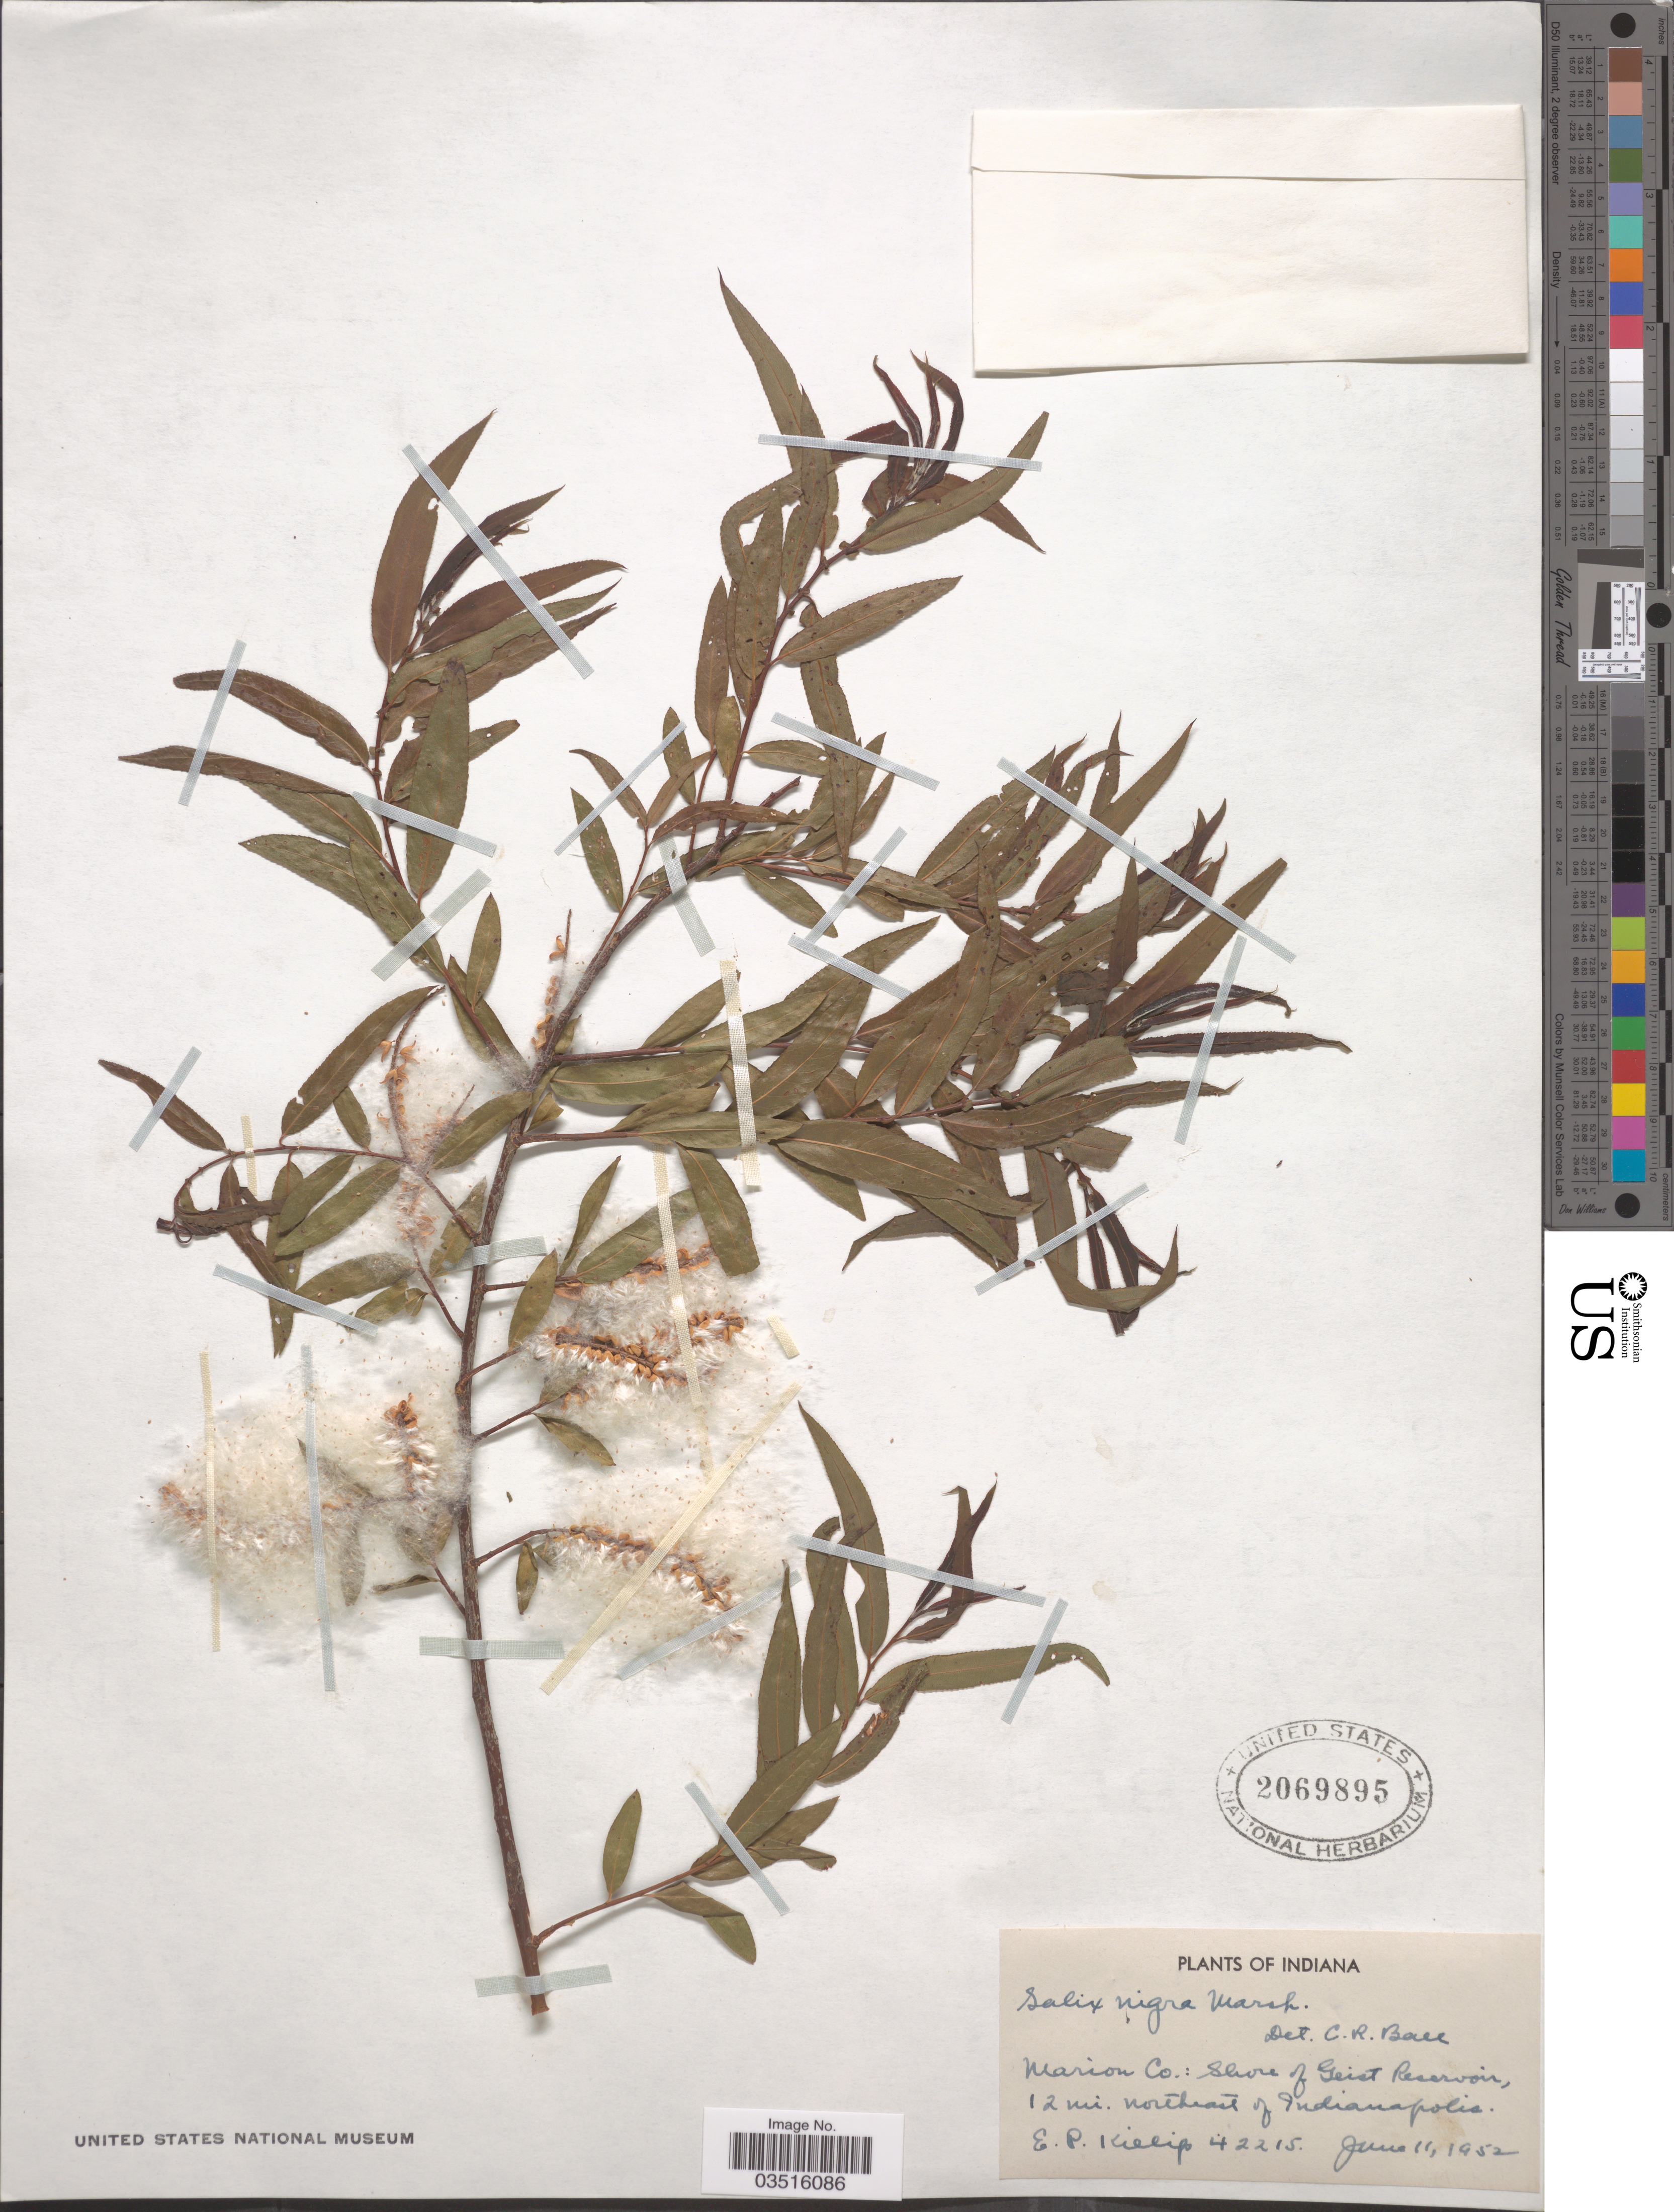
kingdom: Plantae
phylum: Tracheophyta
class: Magnoliopsida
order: Malpighiales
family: Salicaceae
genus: Salix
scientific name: Salix nigra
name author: Marshall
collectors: E. P. Killip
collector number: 42215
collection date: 1952-06-11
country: United States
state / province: Indiana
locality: Marion Co.: Shore of Geist Reservoir, 12 mi. northeast of Indianapolis.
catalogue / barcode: US 2069895